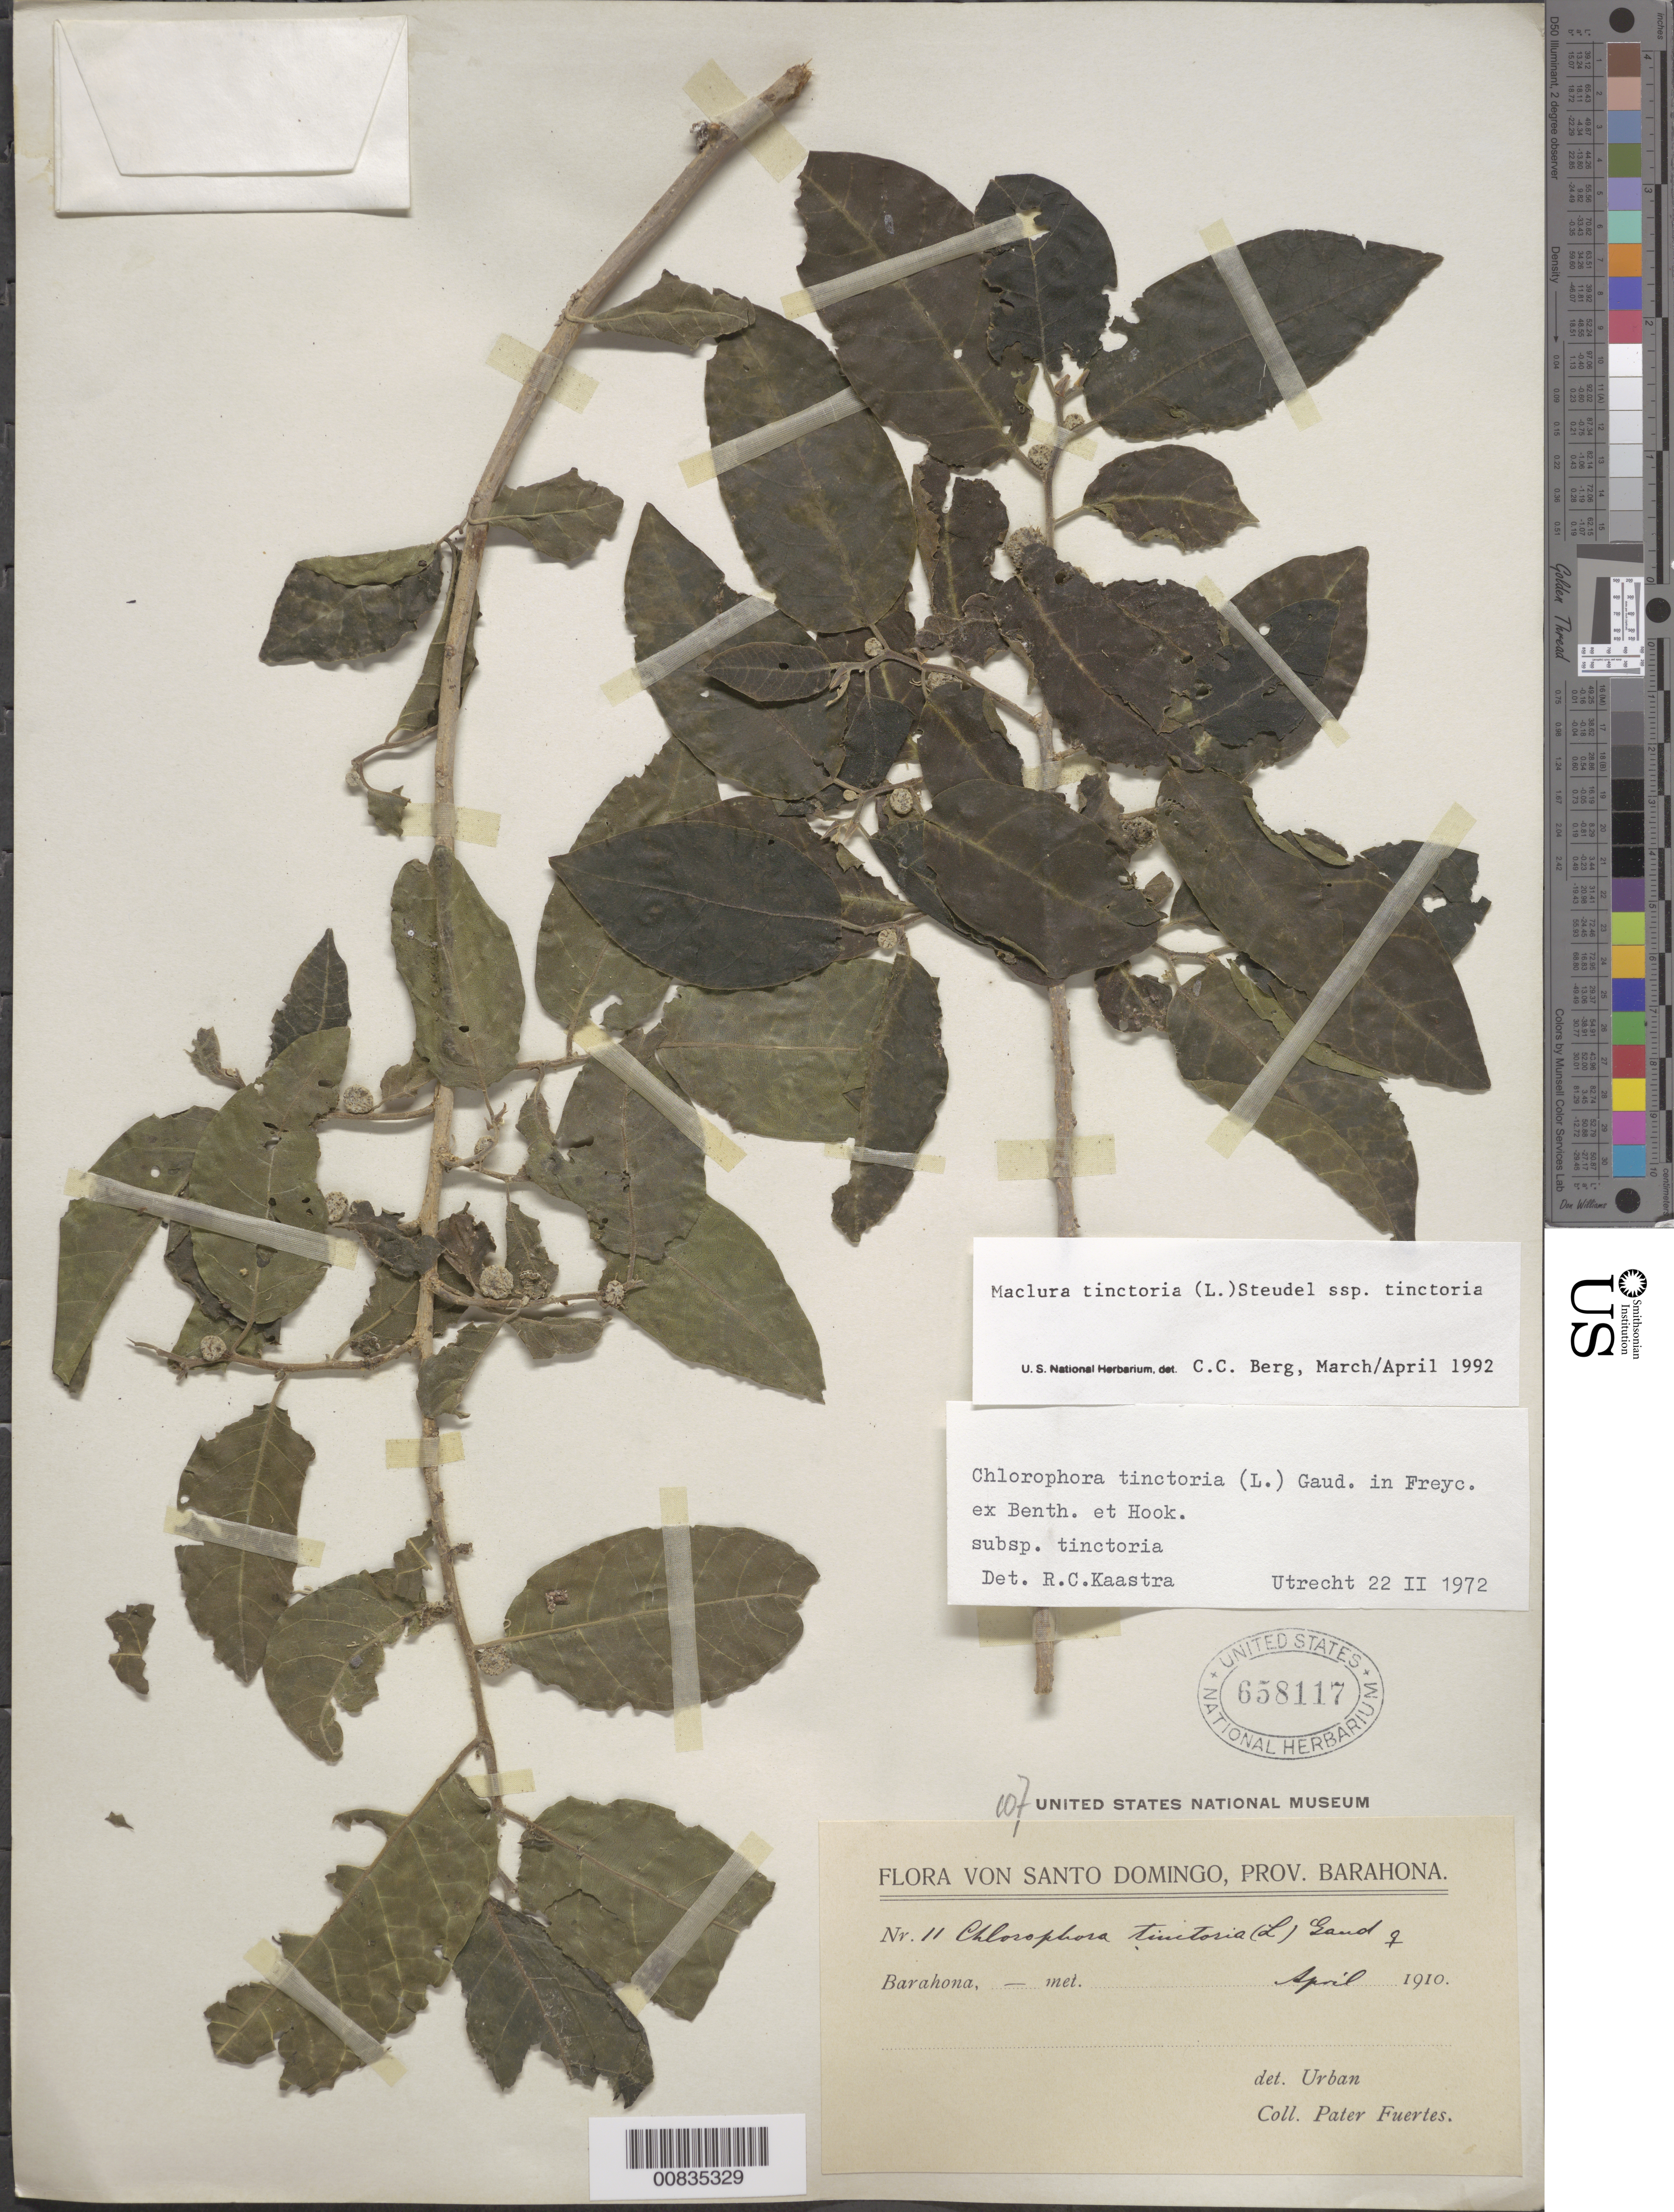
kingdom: Plantae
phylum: Tracheophyta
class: Magnoliopsida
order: Rosales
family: Moraceae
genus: Maclura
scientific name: Maclura tinctoria subsp. tinctoria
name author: (L.) D. Don ex Steud.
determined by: Berg, C. C.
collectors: M. D. Fuertes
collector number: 11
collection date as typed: Apr 1910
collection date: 1910-04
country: Dominican Republic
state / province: Barahona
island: Hispaniola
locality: Barahona.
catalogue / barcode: US 658117